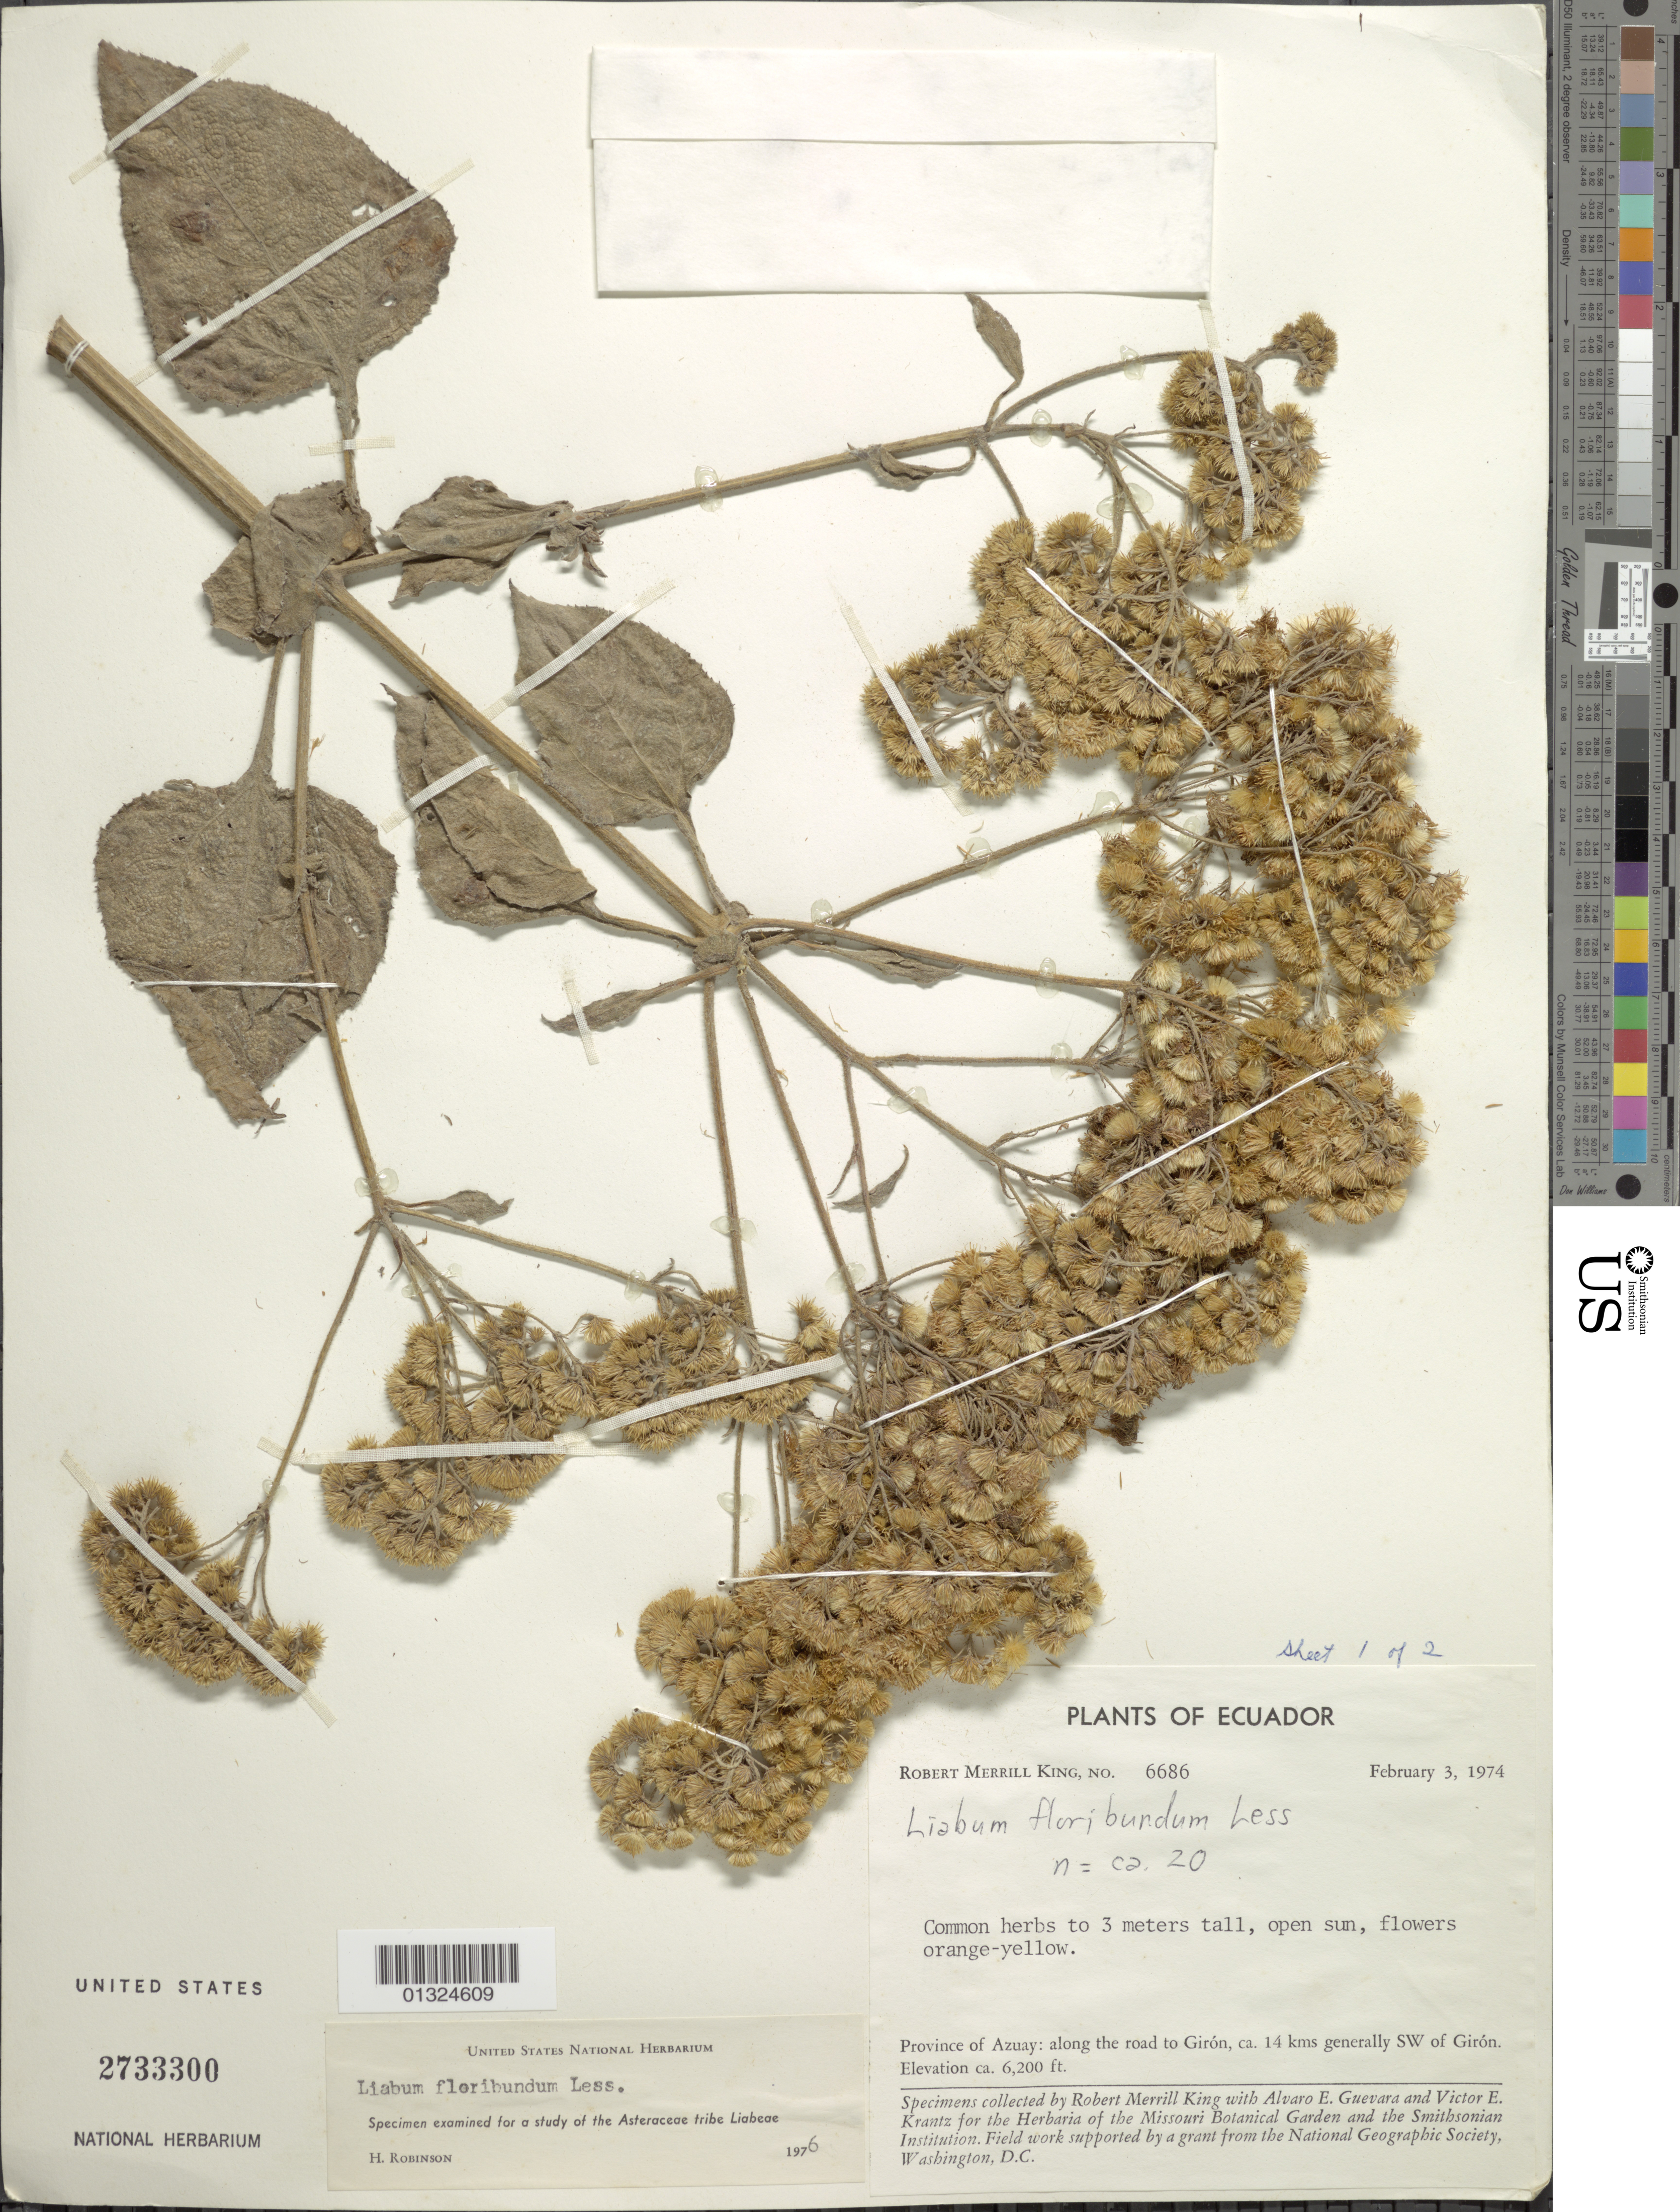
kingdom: Plantae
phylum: Tracheophyta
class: Magnoliopsida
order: Asterales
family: Asteraceae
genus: Liabum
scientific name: Liabum floribundum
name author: Less.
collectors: R. M. King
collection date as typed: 3 Febuary 1974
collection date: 1974-02-03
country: Ecuador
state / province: Azuay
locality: Along the road to Giron, ca 14 km generally SW of Giron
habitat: open sun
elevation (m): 1890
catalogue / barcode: US 2733300